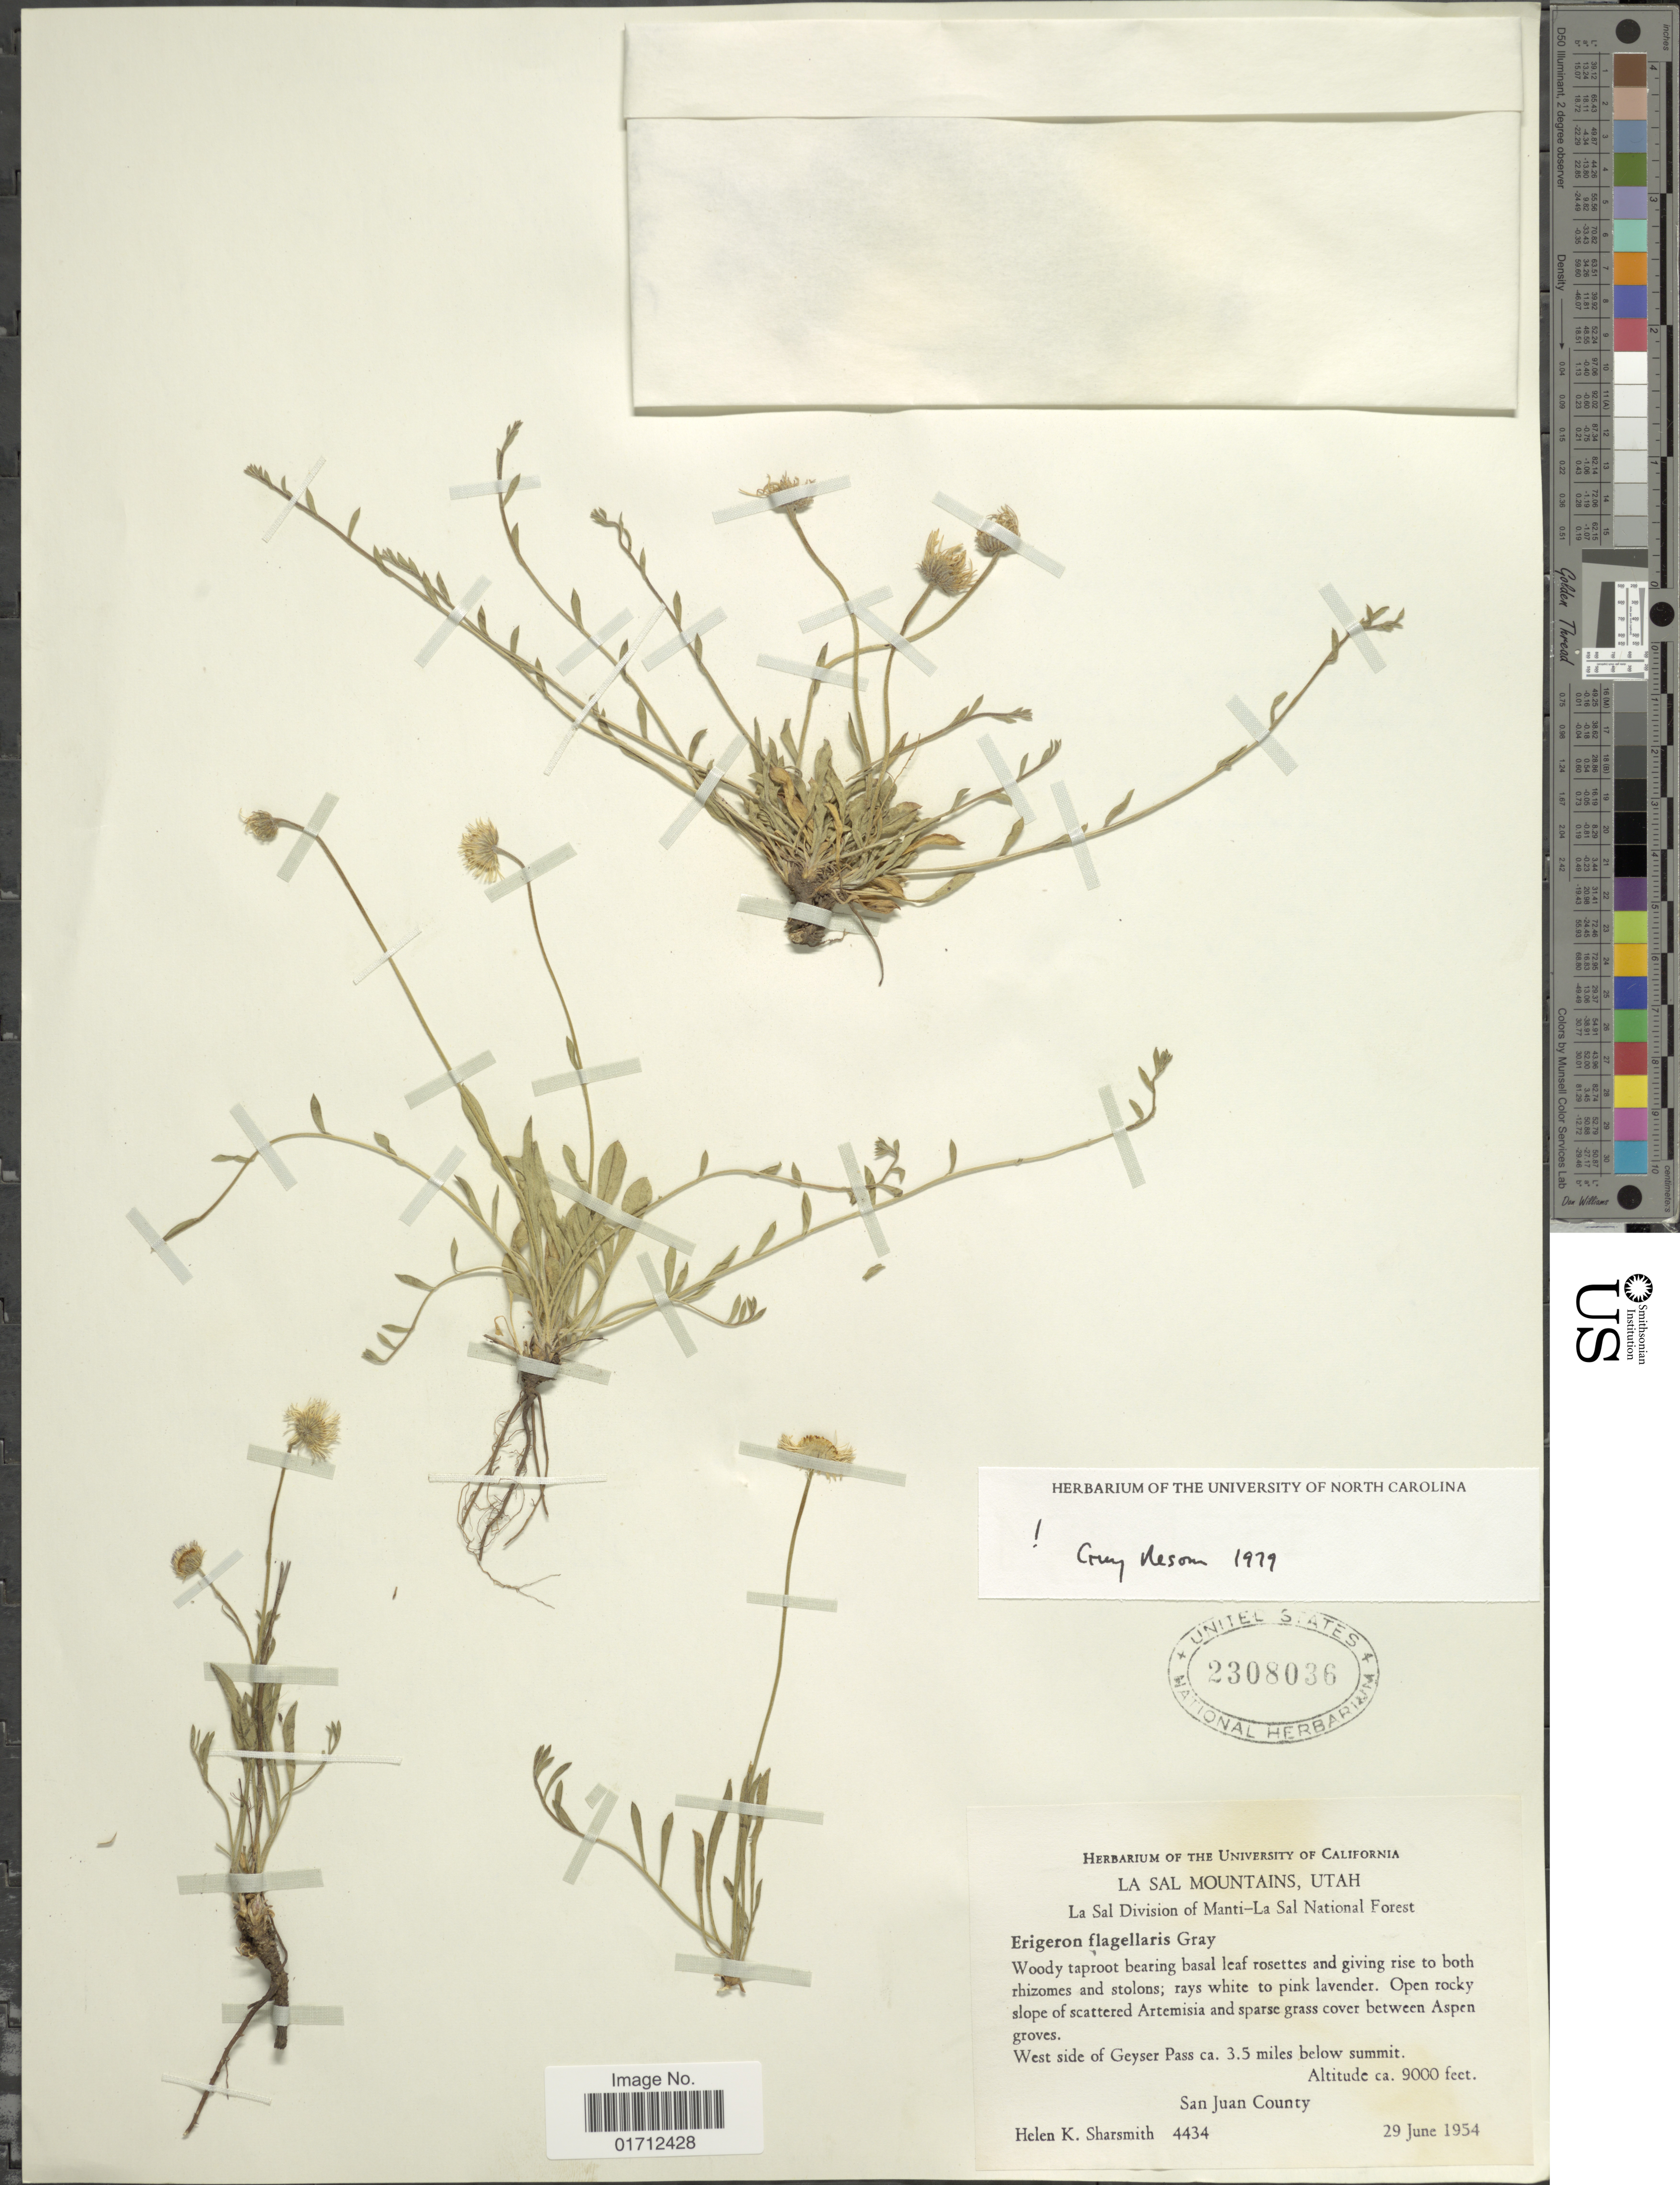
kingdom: Plantae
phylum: Tracheophyta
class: Magnoliopsida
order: Asterales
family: Asteraceae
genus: Erigeron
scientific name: Erigeron flagellaris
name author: A. Gray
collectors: H. Sharsmith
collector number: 4434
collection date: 1954-06-29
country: United States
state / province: Utah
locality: La Sal Mountains, La Sal Divison of Manti-La Sal National Forest, west side of Geysher Pass ca. 3.5 miles. San Juan County.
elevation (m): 2743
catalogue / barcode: US 2308036